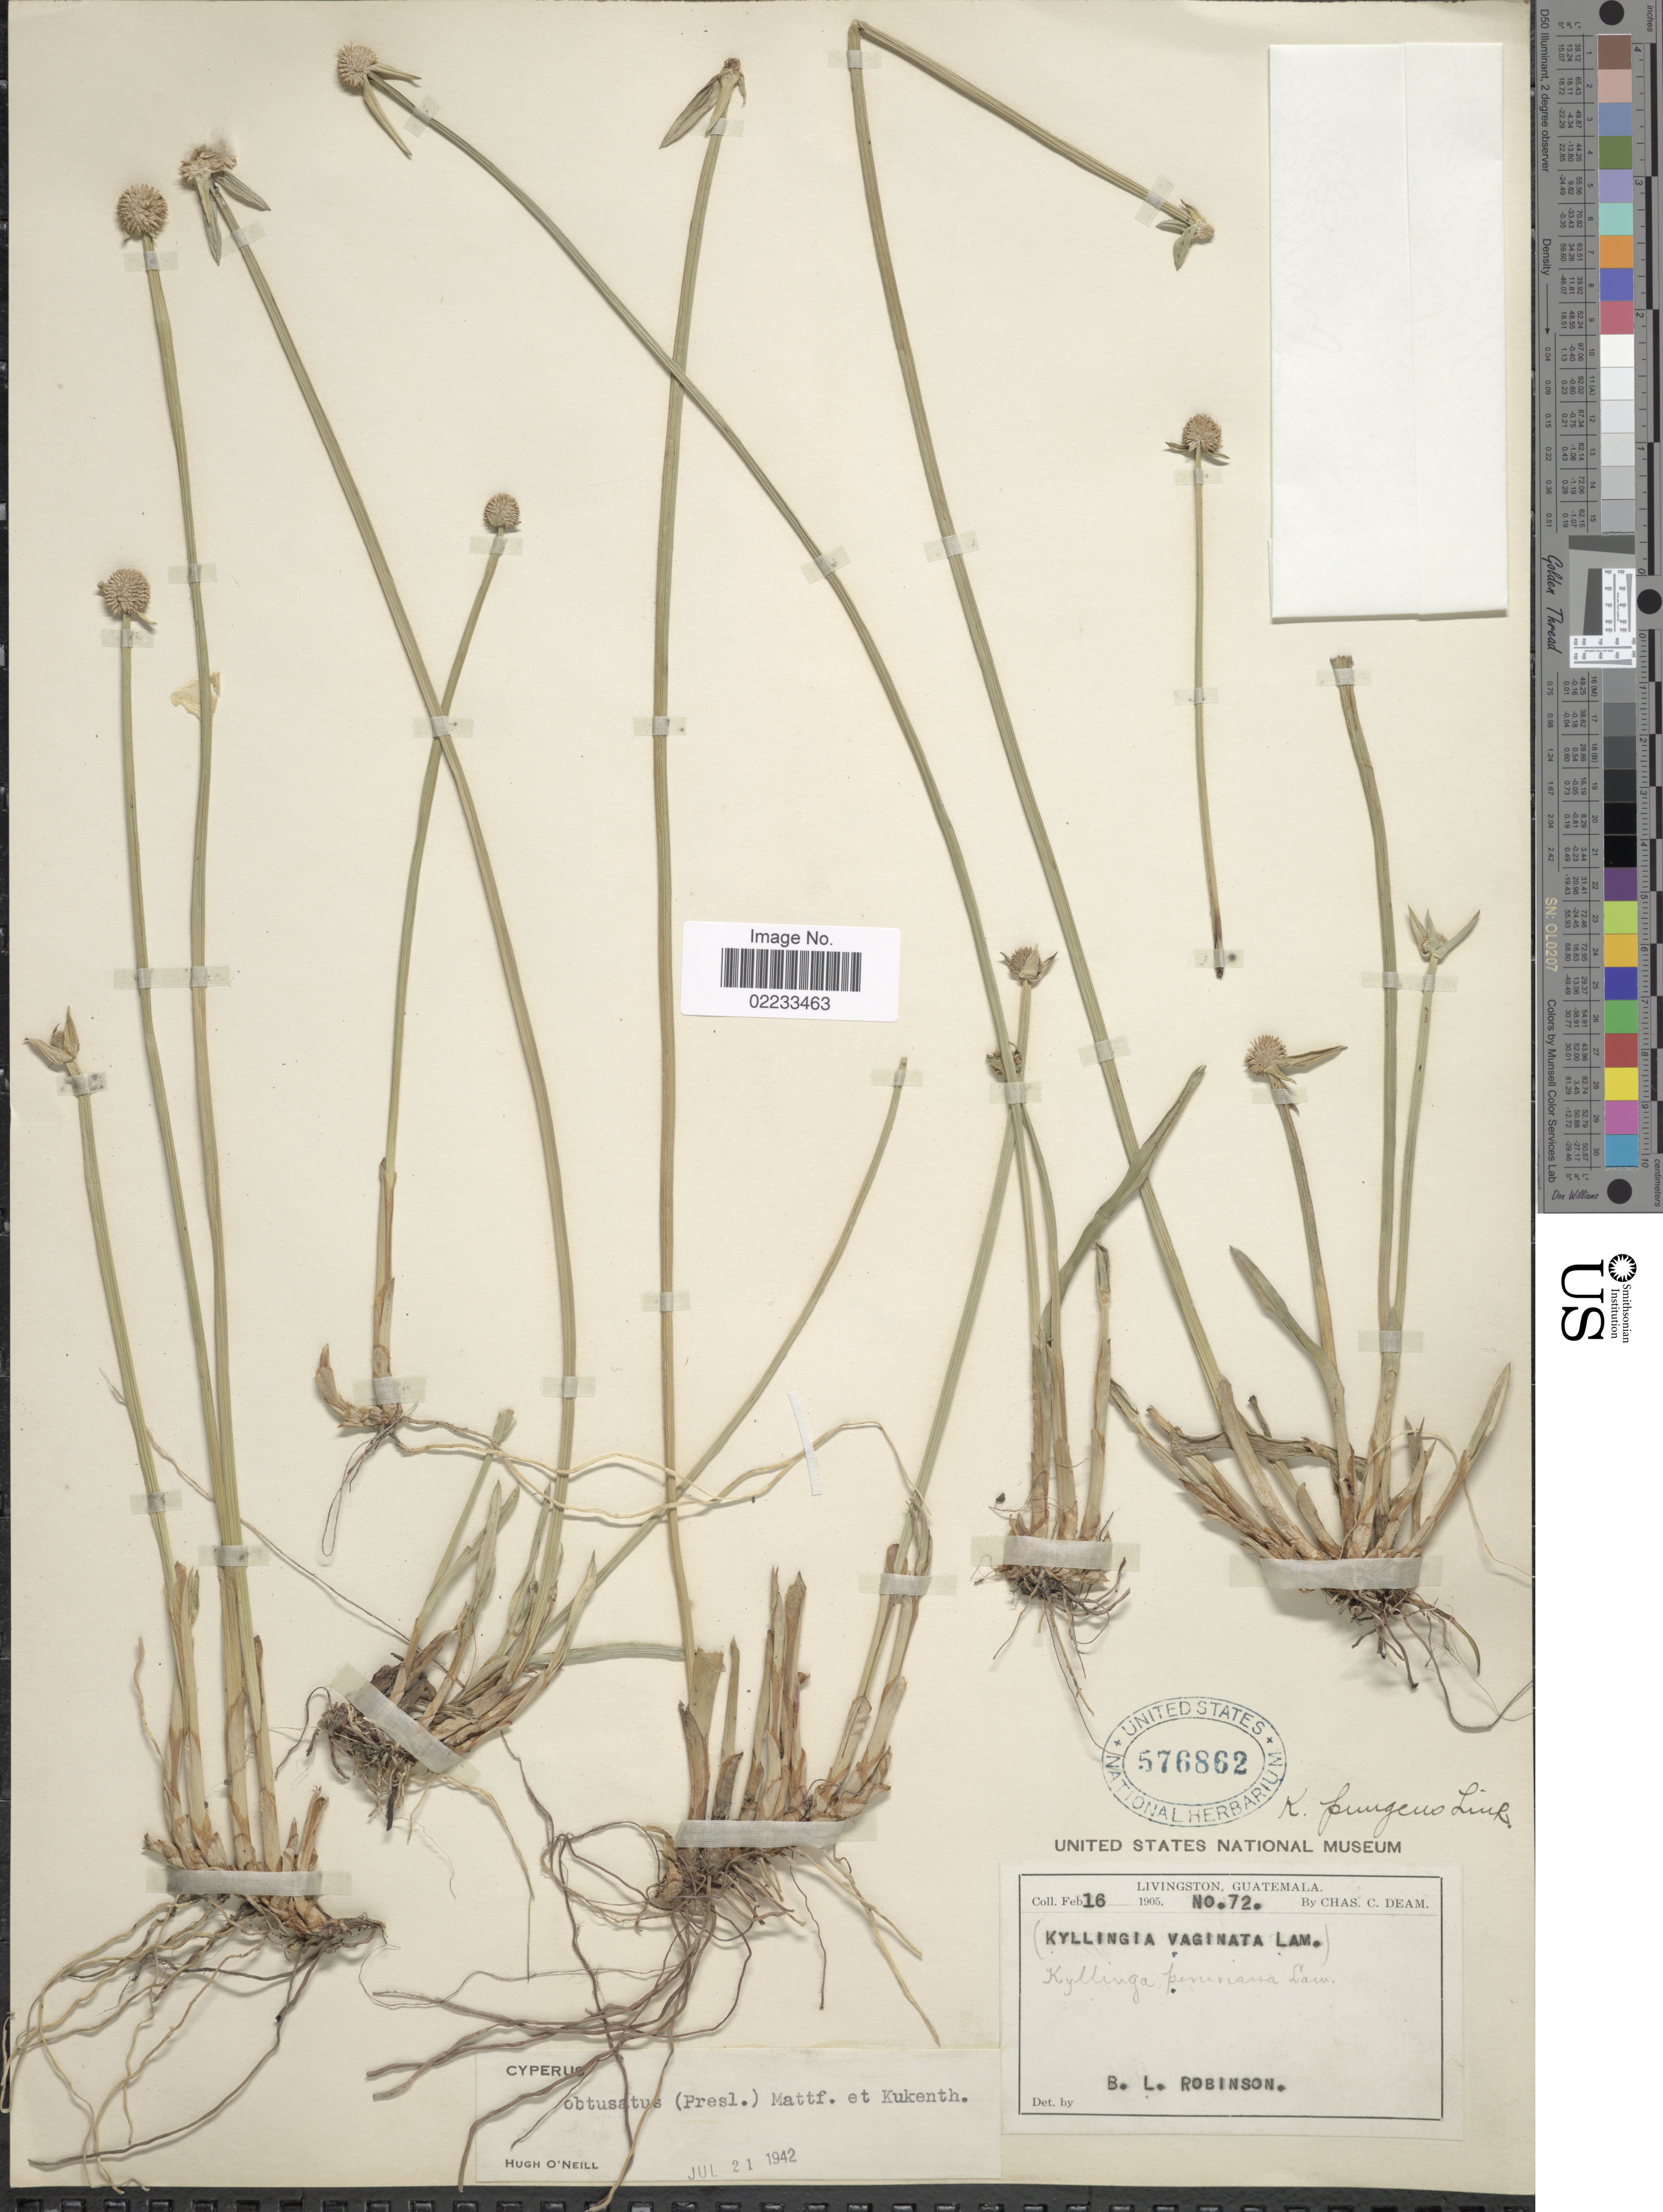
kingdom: Plantae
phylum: Tracheophyta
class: Liliopsida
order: Poales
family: Cyperaceae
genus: Cyperus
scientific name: Cyperus tibialis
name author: (Poit. ex Ledeb.) Govaerts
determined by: Strong, Mark T., (BOT), Smithsonian Institution - National Museum of Natural History (UNITED STATES)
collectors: C. C. Deam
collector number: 72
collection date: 1905-02-16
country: Guatemala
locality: Livingston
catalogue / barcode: US 576862